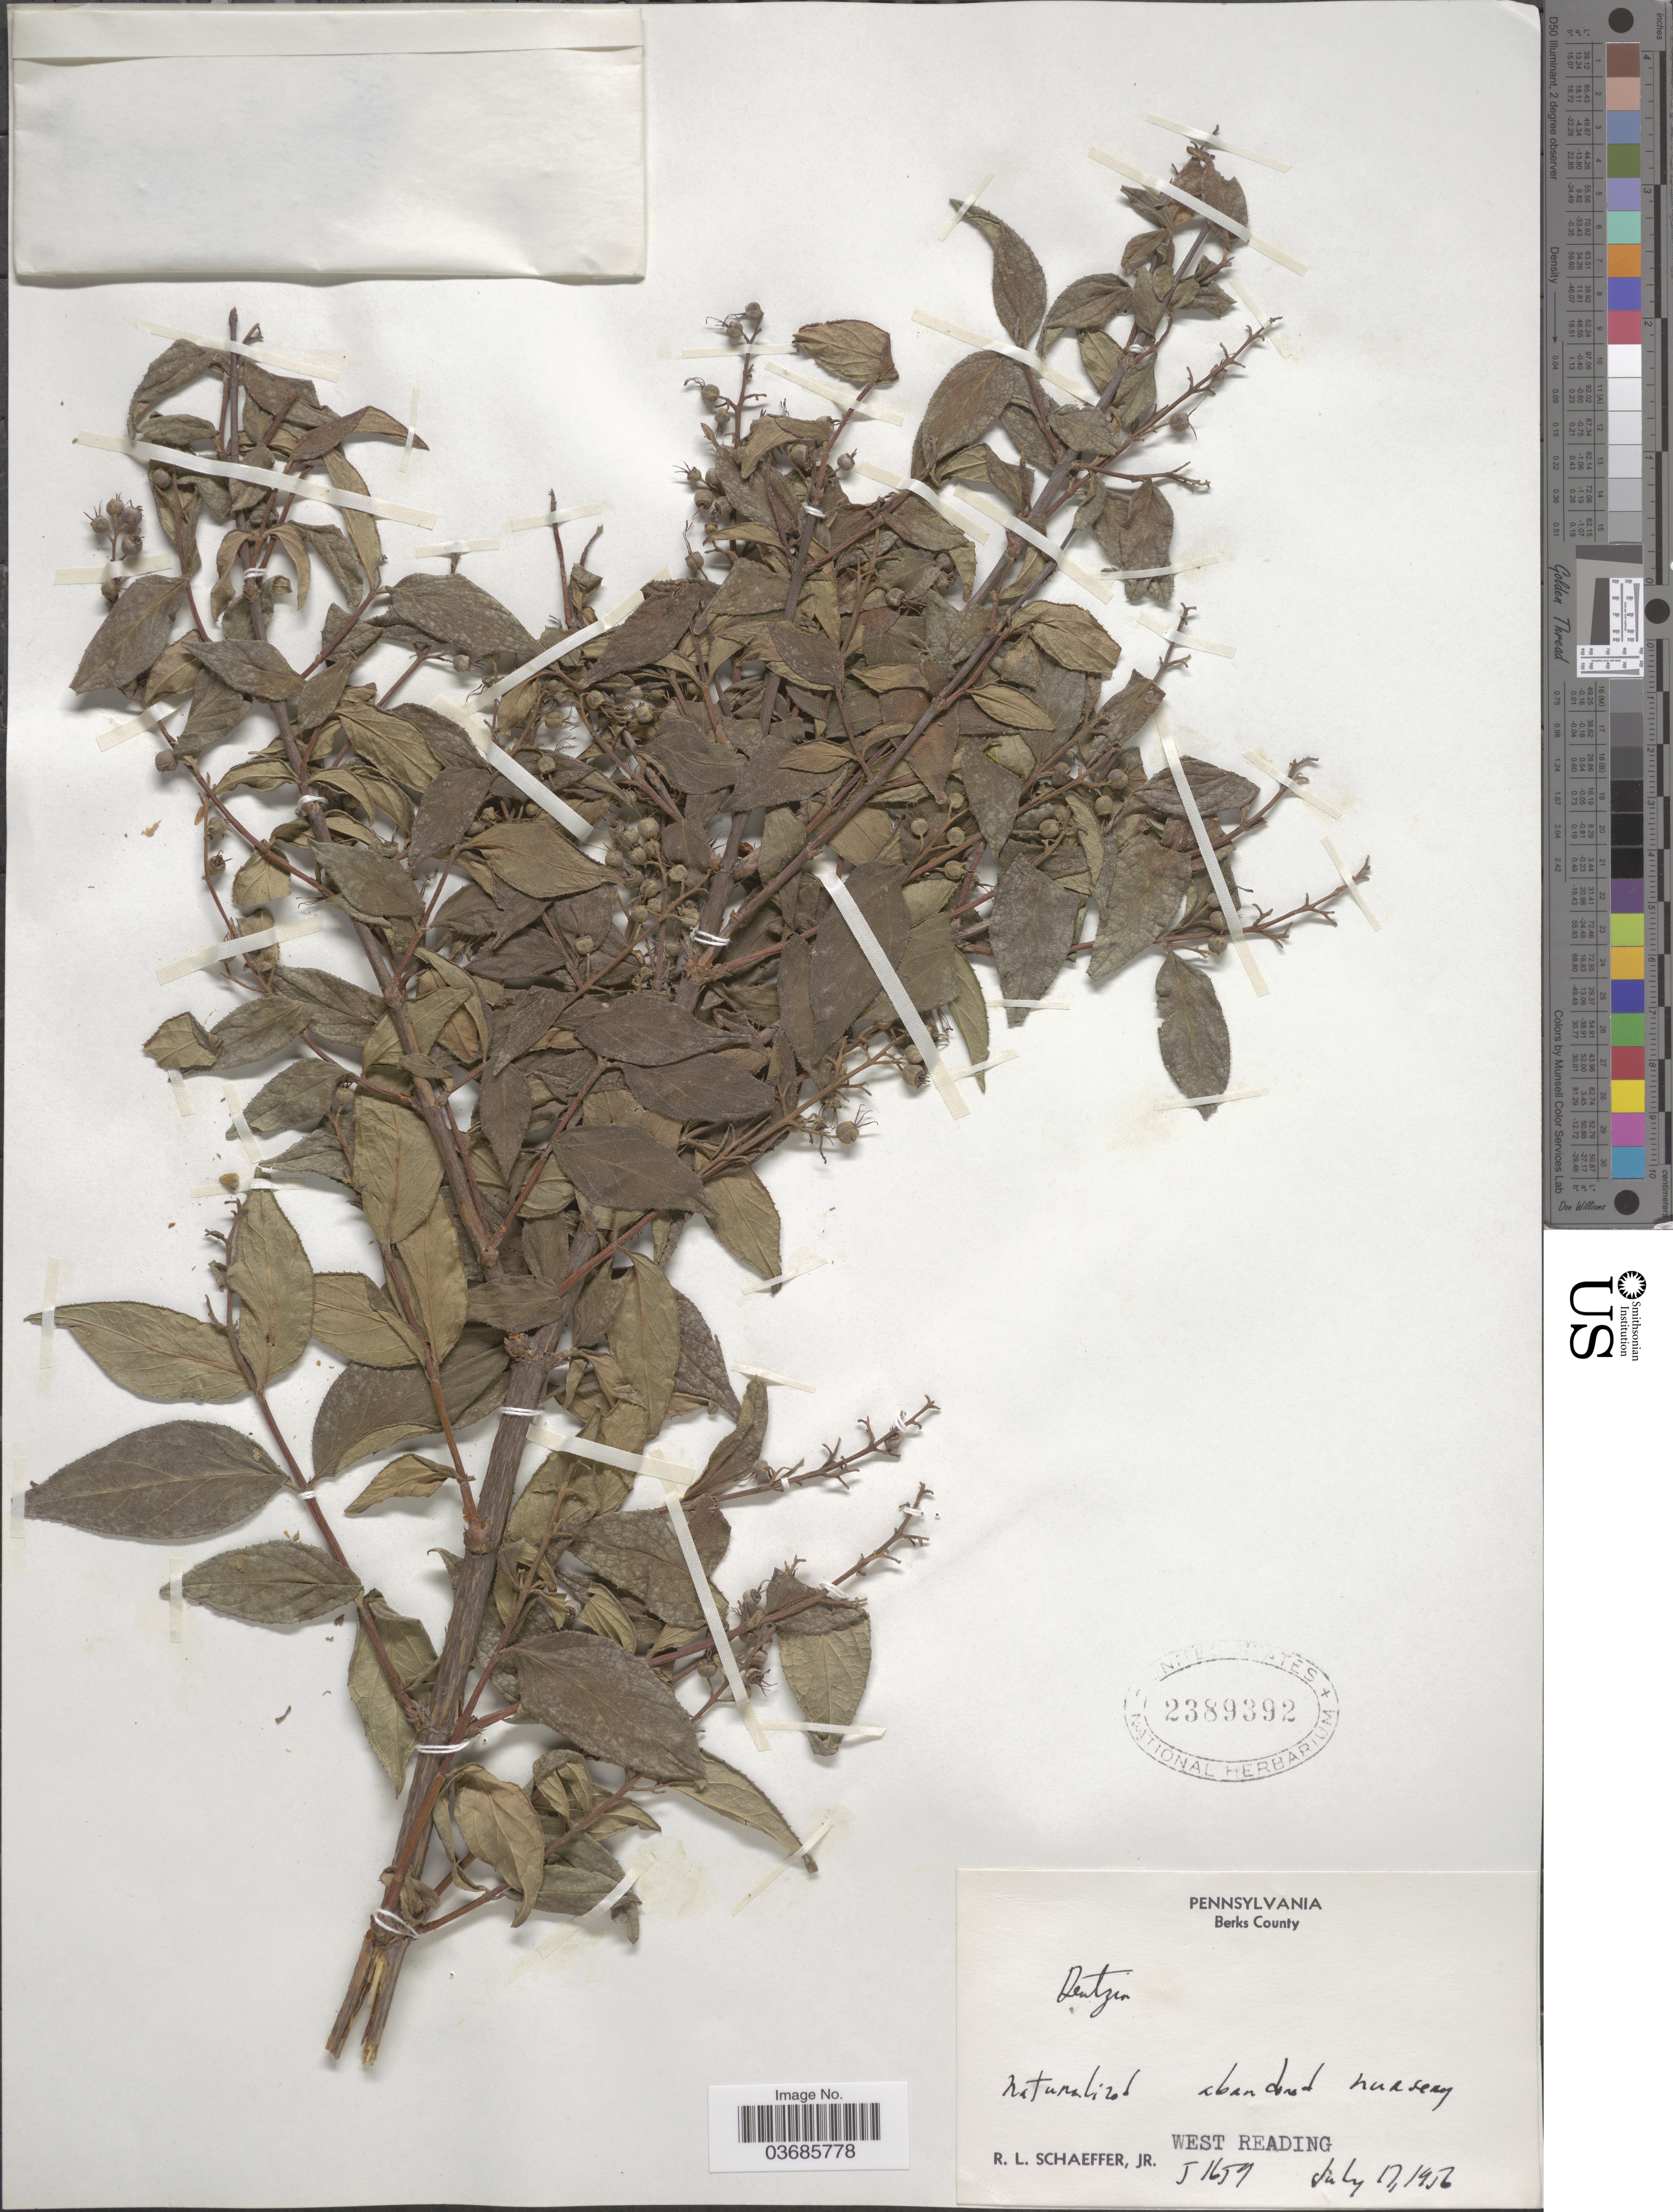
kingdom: Plantae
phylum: Tracheophyta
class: Magnoliopsida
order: Cornales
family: Hydrangeaceae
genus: Deutzia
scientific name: Deutzia scabra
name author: Thunb.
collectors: R. L. Schaeffer Jr.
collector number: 51659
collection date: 1956-07-17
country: United States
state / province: Pennsylvania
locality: Berks County. Naturalized, abandoned nursery. West Reading.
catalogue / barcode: US 2389392